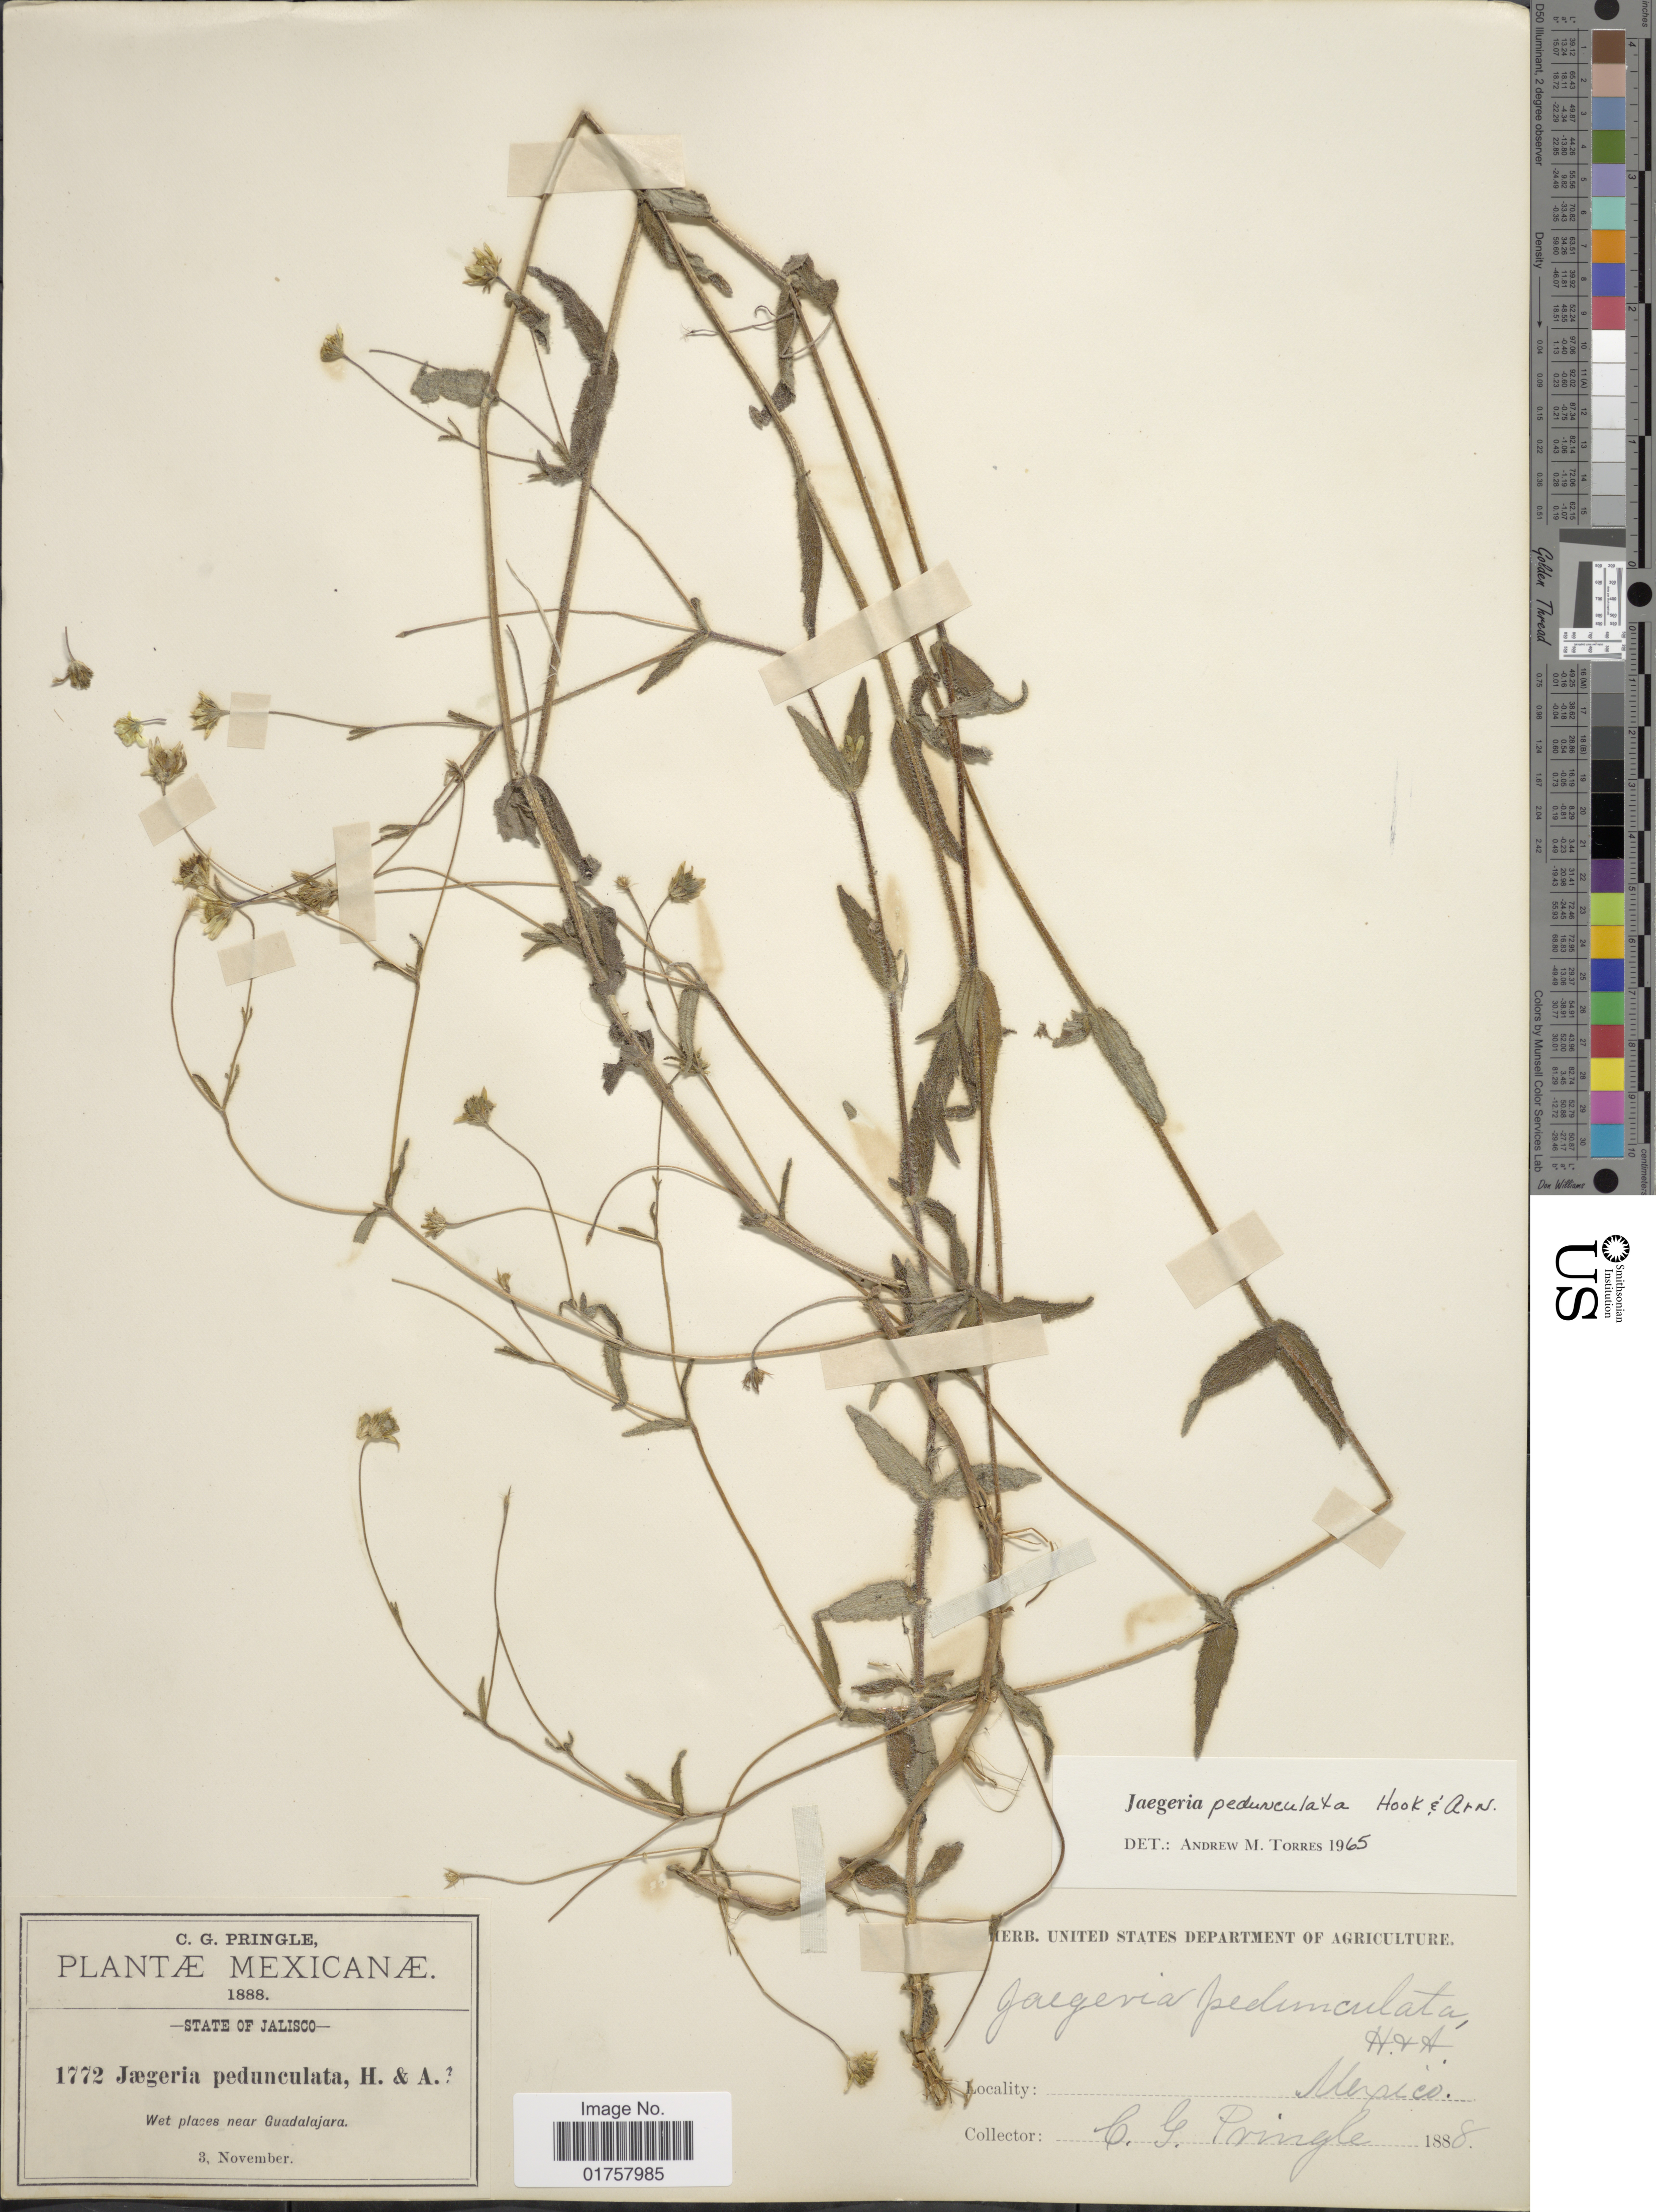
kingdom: Plantae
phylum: Tracheophyta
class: Magnoliopsida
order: Asterales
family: Asteraceae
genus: Jaegeria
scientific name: Jaegeria pendunculata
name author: Hook. & Arn.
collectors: C. G. Pringle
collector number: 1772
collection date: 1888-11-03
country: Mexico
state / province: Jalisco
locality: Wet places near Guadalajara